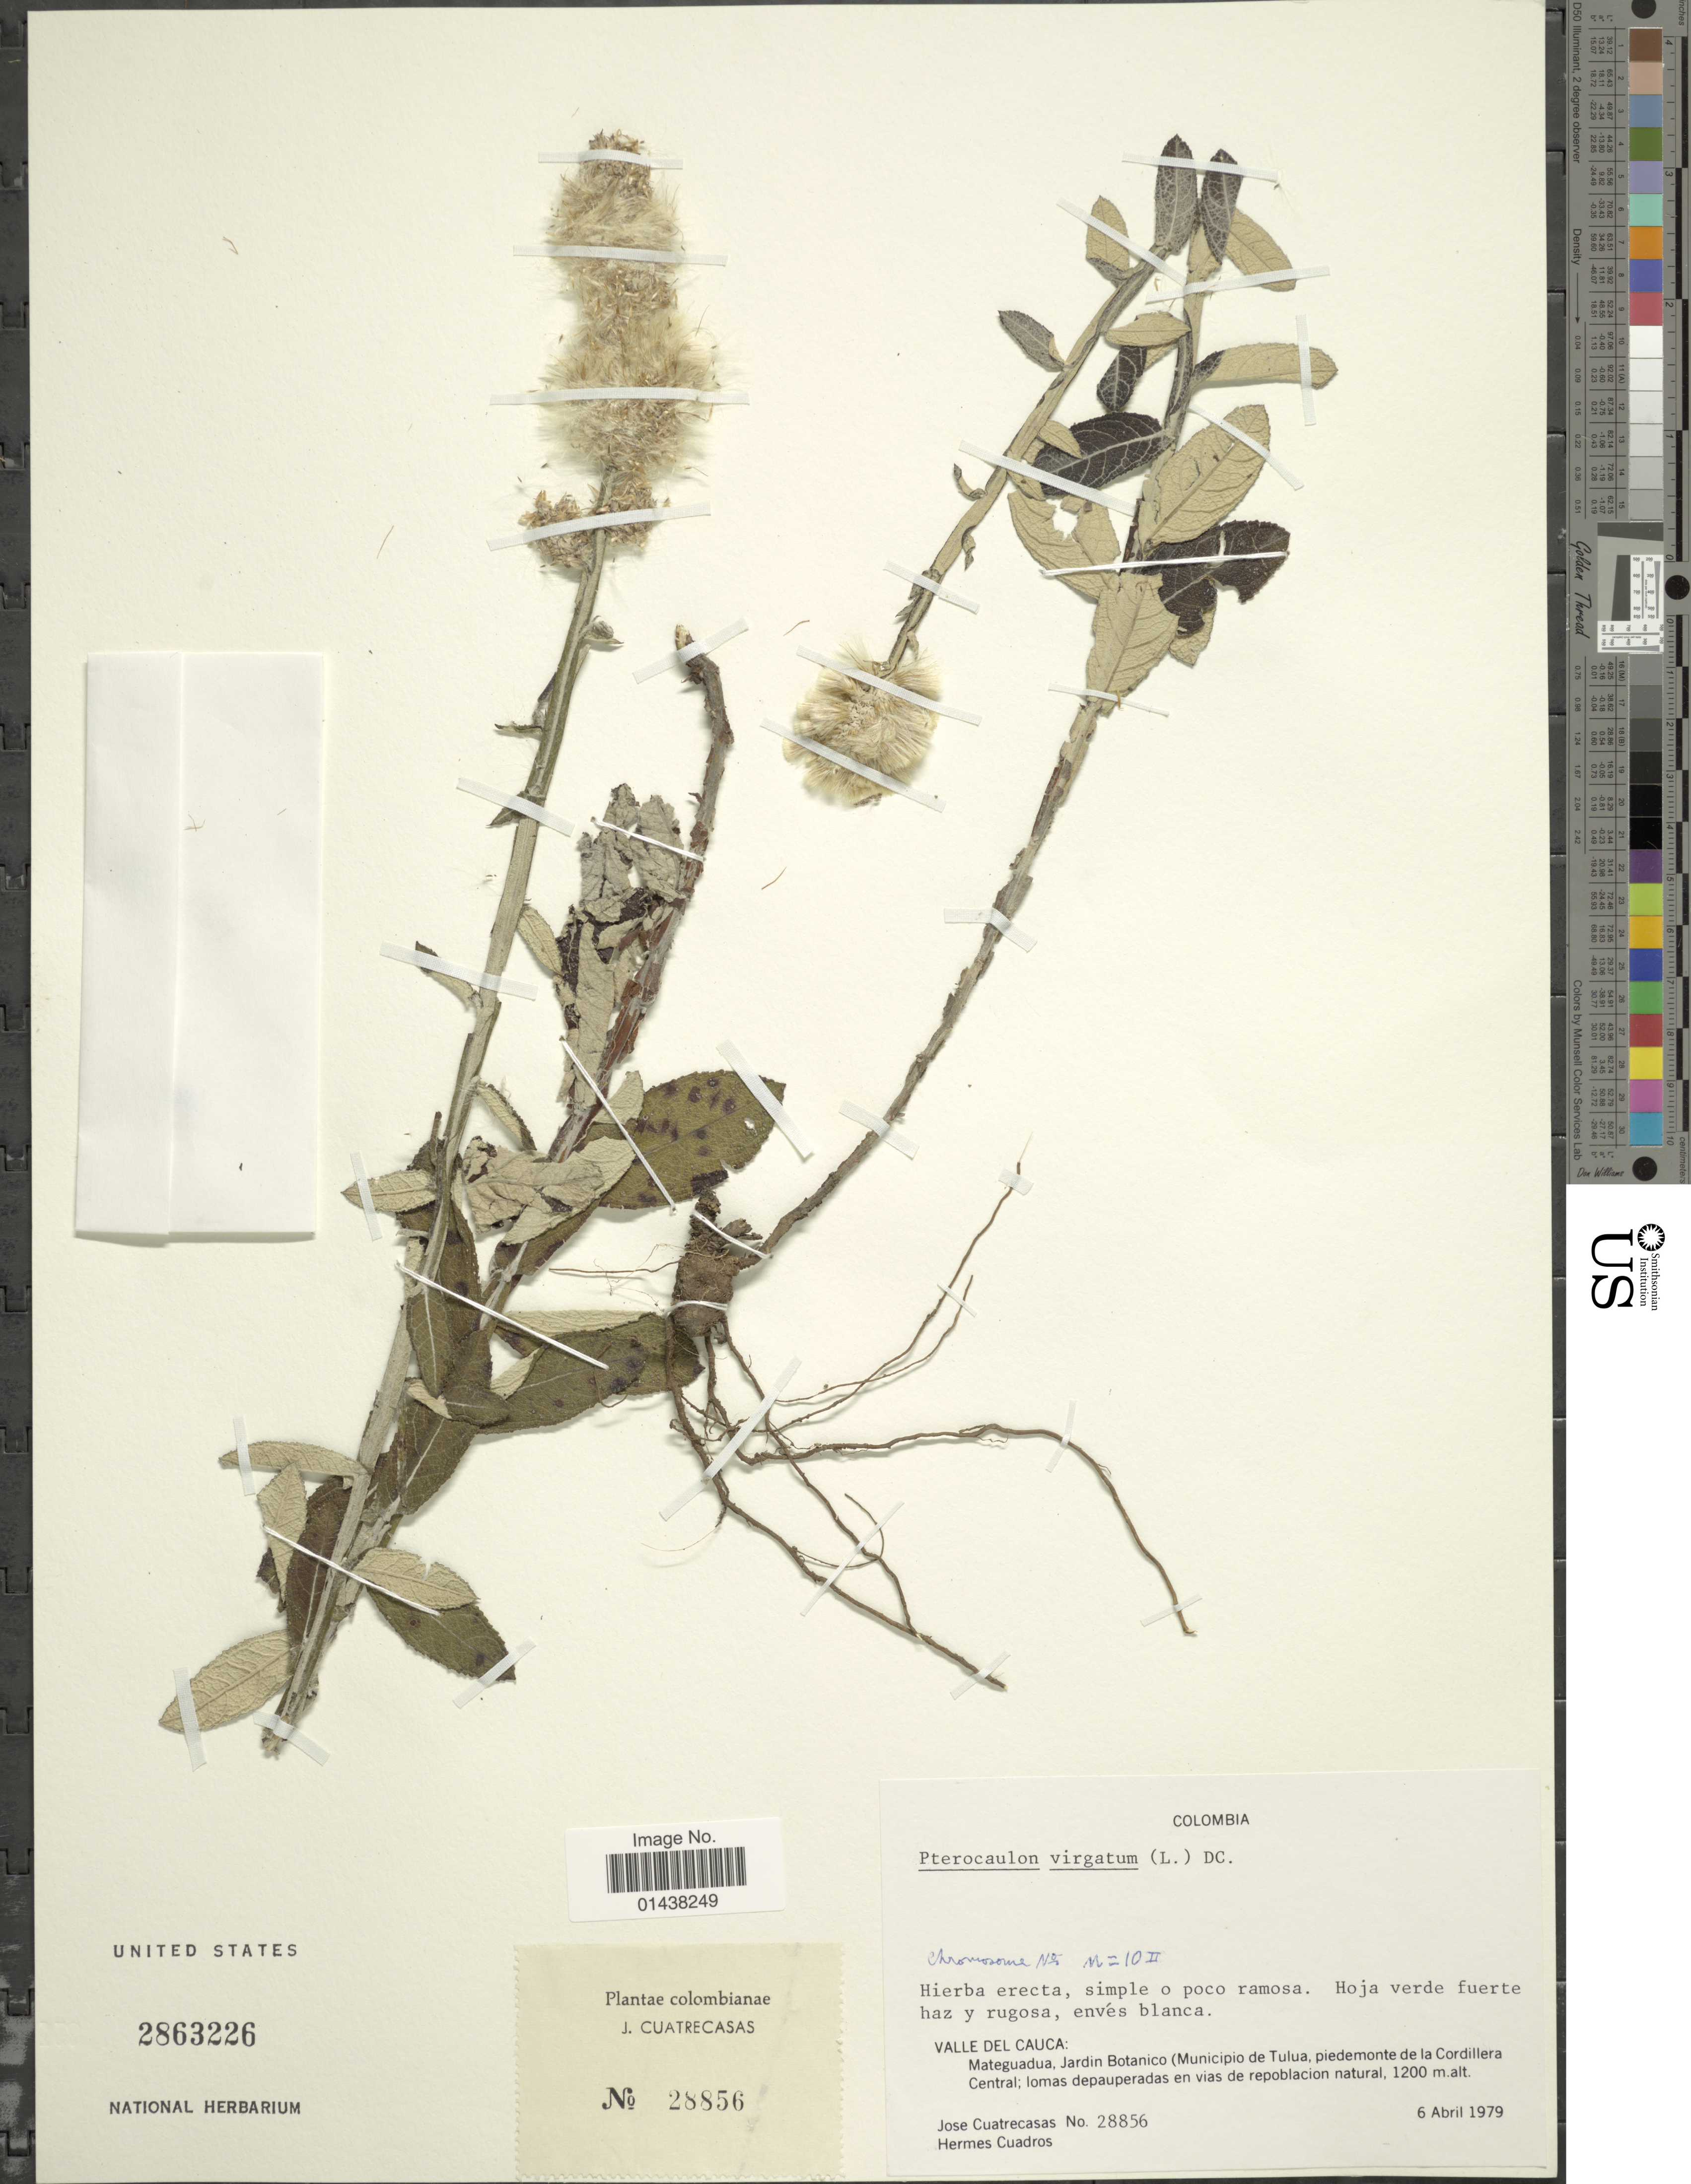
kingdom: Plantae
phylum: Tracheophyta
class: Magnoliopsida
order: Asterales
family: Asteraceae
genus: Pterocaulon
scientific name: Pterocaulon virgatum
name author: (L.) DC.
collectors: J. Cuatrecasas & H. Cuadros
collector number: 28856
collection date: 1979-04-06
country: Colombia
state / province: Valle del Cauca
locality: Mateguadua, Jardin Botanico (Muncipio de Tulua, piedemonte de la Cordillera Central; lomas depauperadas en vias de repoblacion natural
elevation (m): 1200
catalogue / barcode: US 2863226